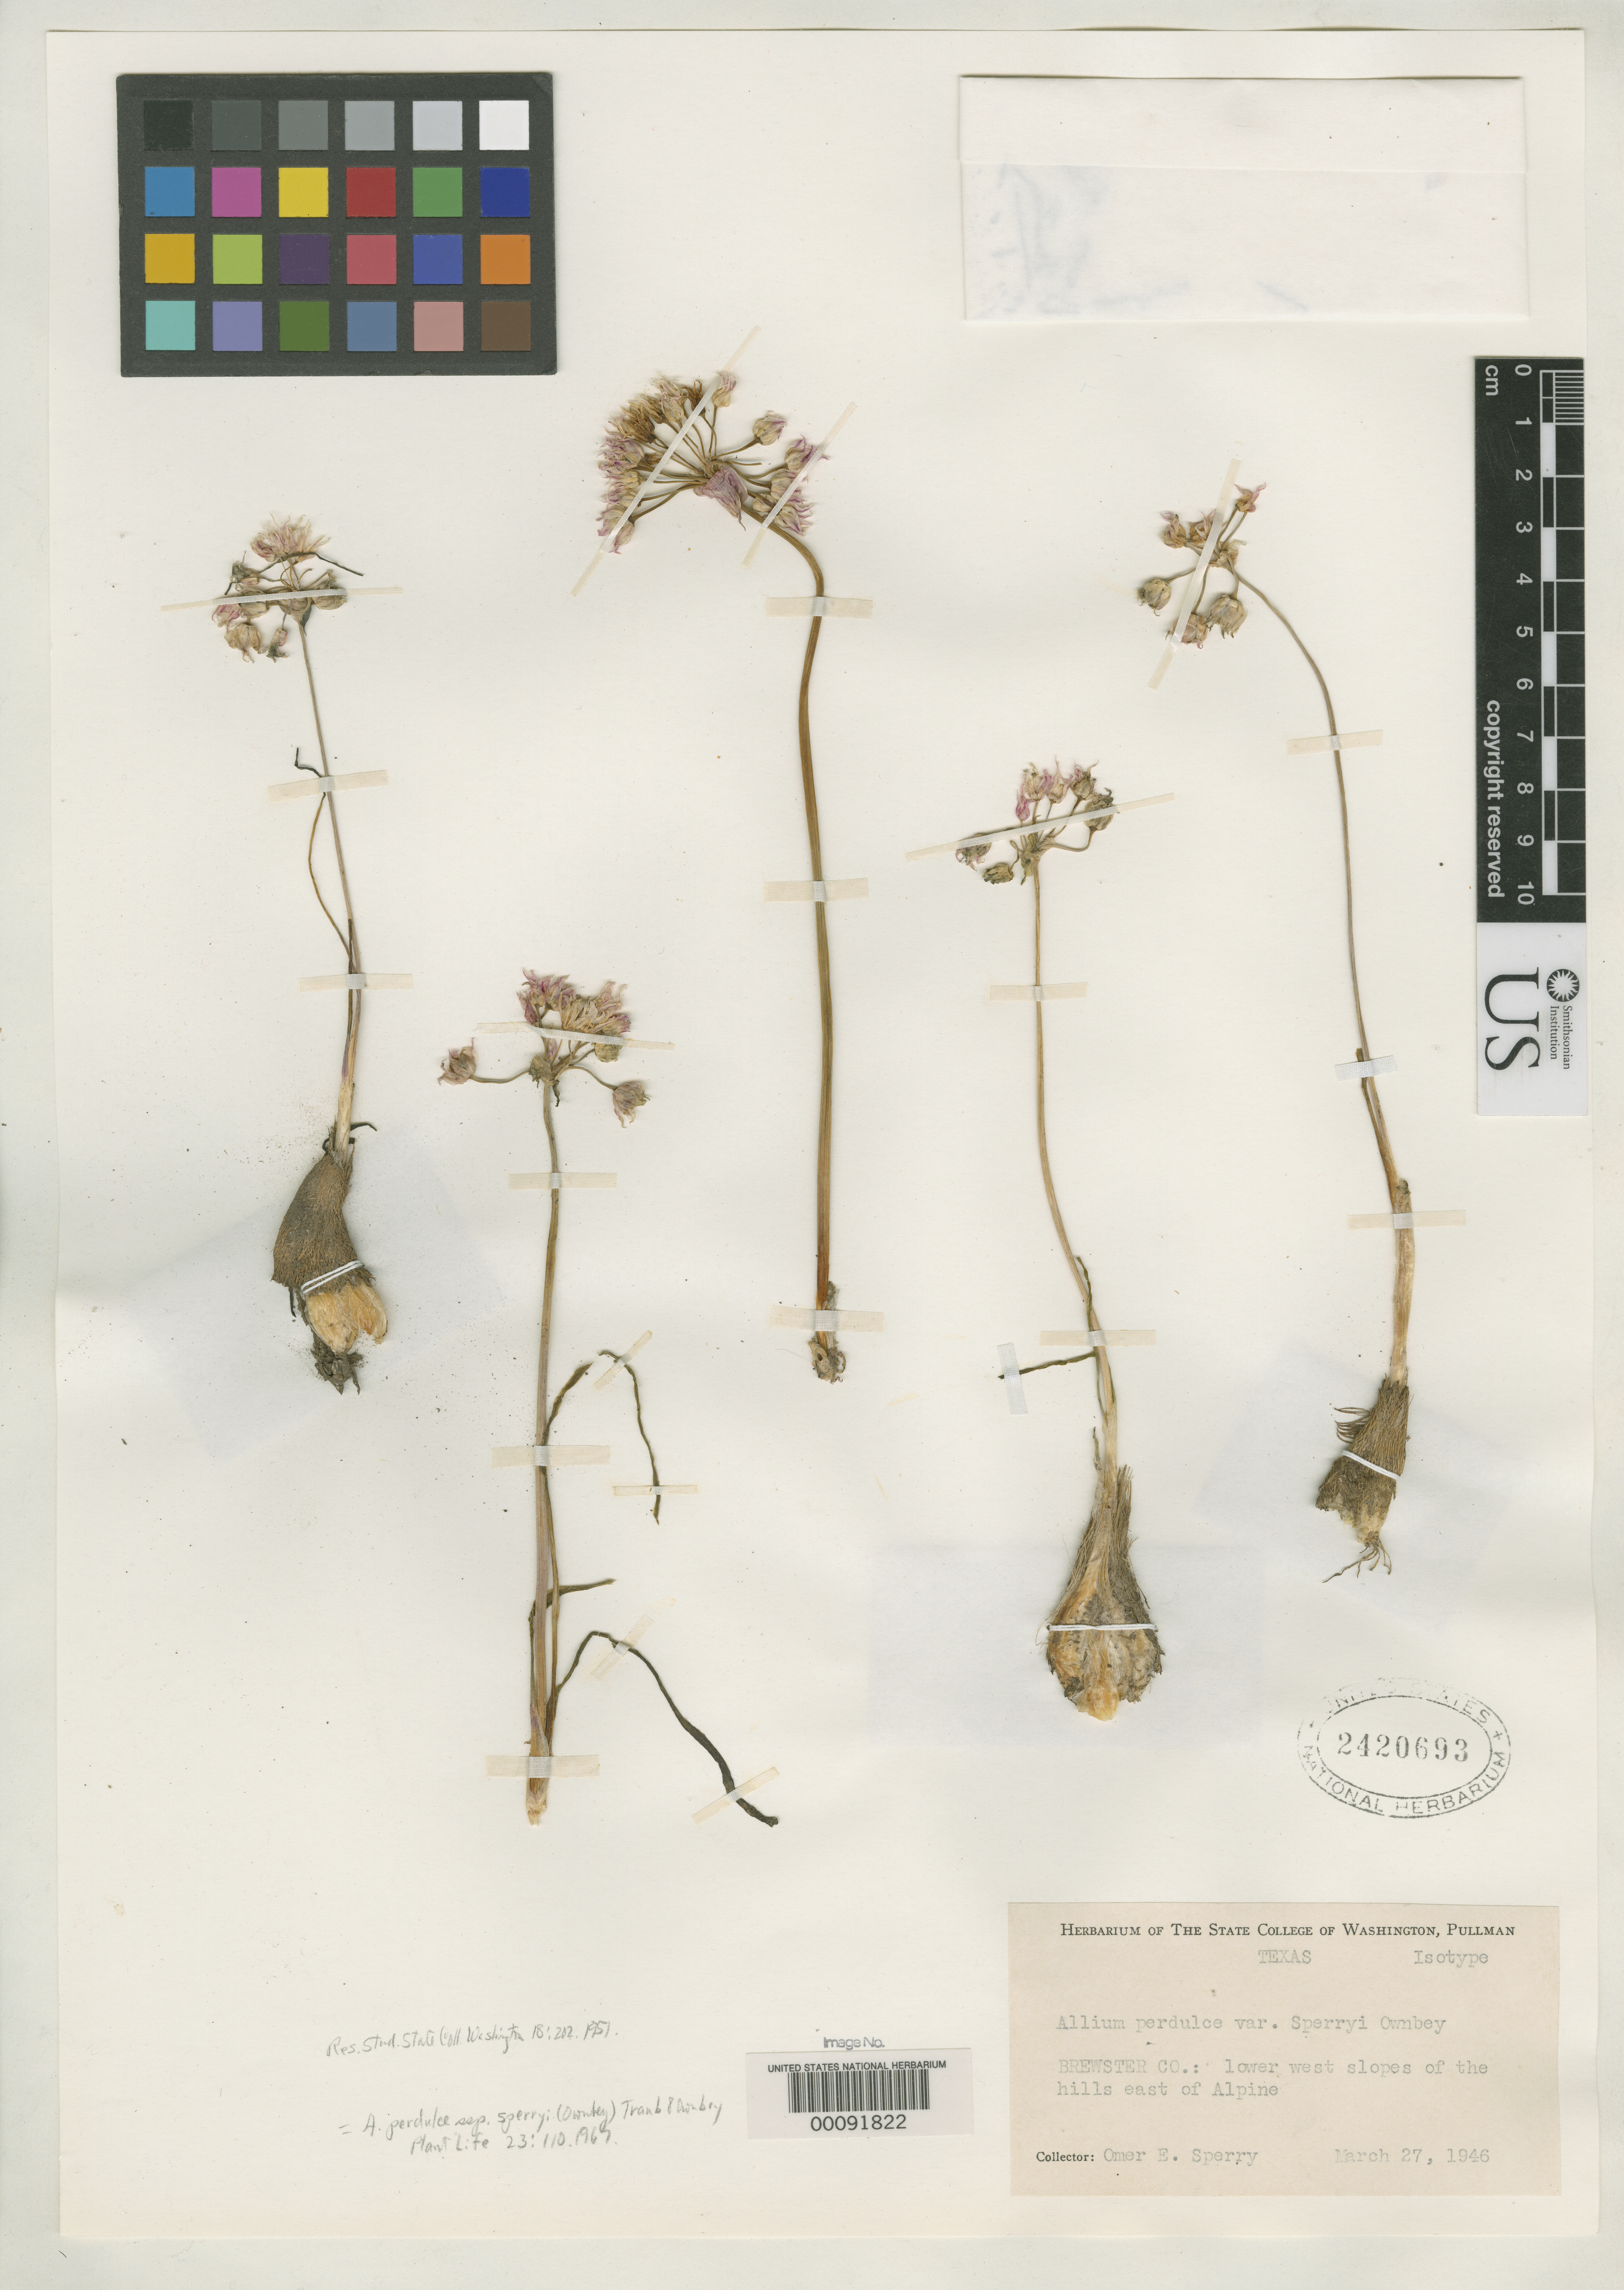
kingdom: Plantae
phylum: Tracheophyta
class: Liliopsida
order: Asparagales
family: Amaryllidaceae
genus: Allium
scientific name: Allium perdulce var. sperryi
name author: Ownbey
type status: Isotype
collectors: O. E. Sperry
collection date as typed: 27 Mar 1946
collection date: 1946-03-27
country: United States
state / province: Texas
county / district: Brewster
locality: Alpine.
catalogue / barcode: US 2420693